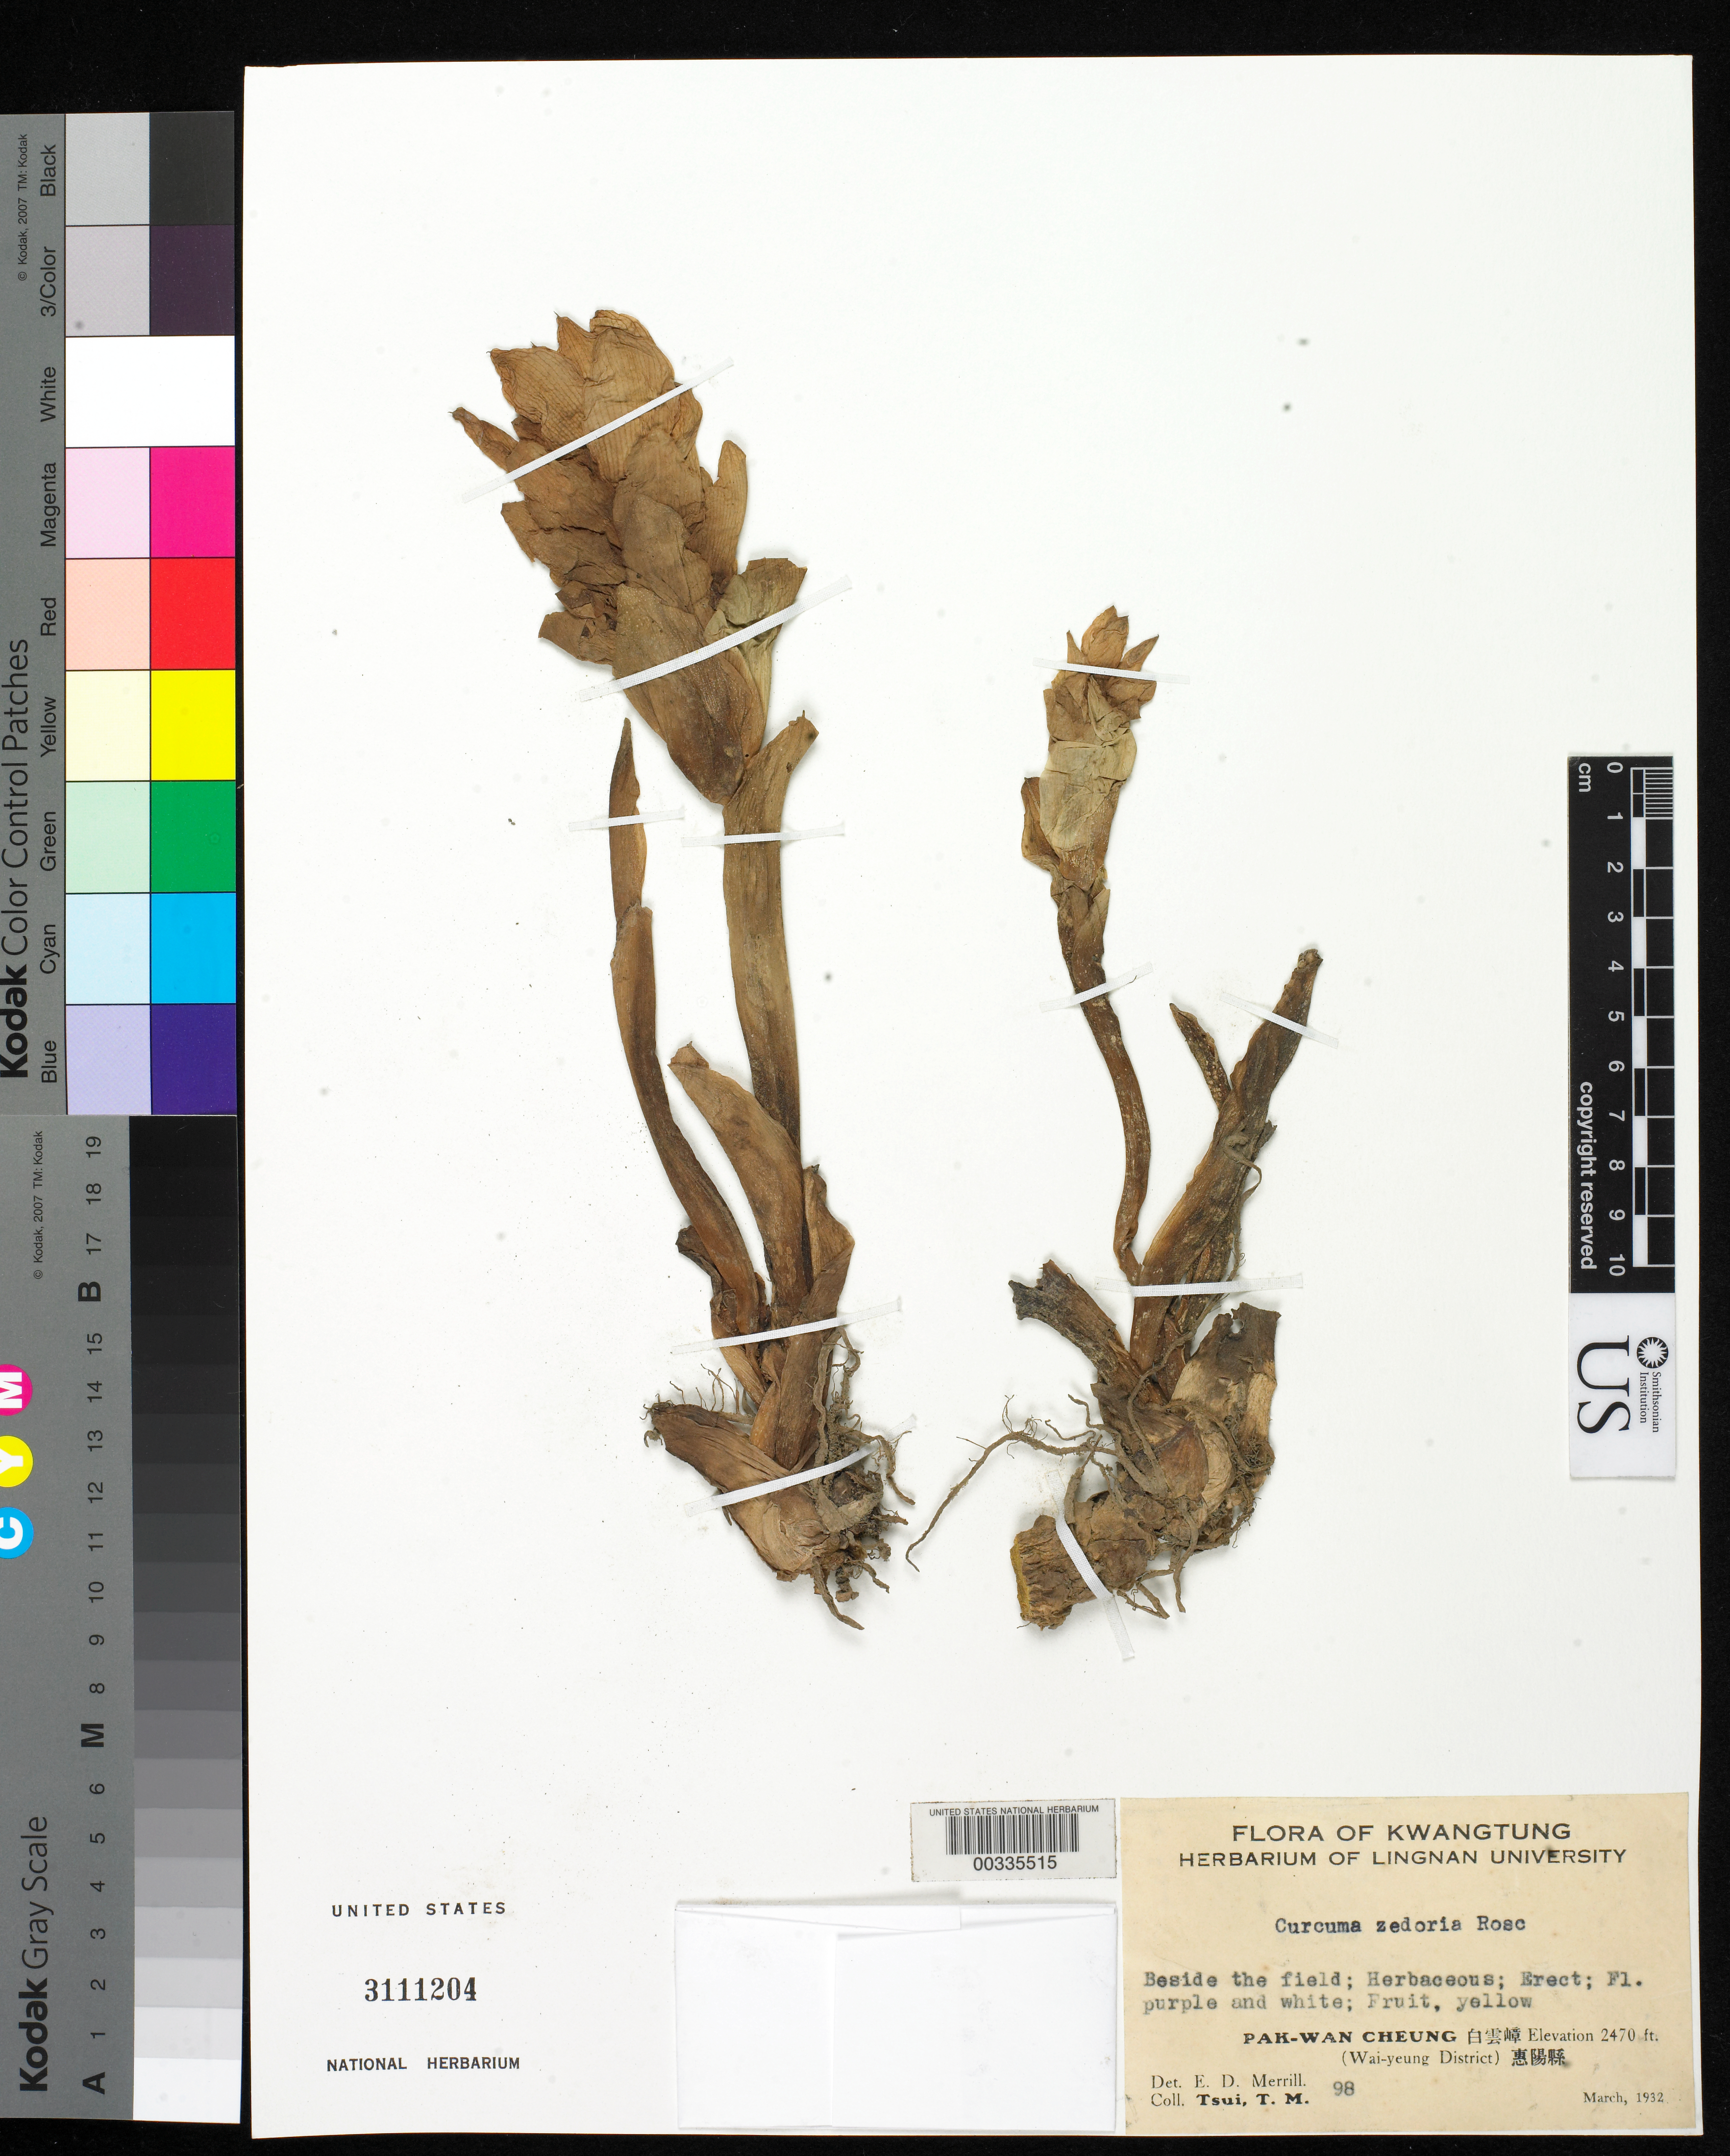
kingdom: Plantae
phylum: Tracheophyta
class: Liliopsida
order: Zingiberales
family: Zingiberaceae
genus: Curcuma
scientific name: Curcuma parviflora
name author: Wall.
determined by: Merrill, Elmer D.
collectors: T. Tsui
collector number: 98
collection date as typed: Mar 1932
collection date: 1932-03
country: China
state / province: Guangdong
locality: Pak-wan cheung (wai-yeung dist)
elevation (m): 753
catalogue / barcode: US 3111204